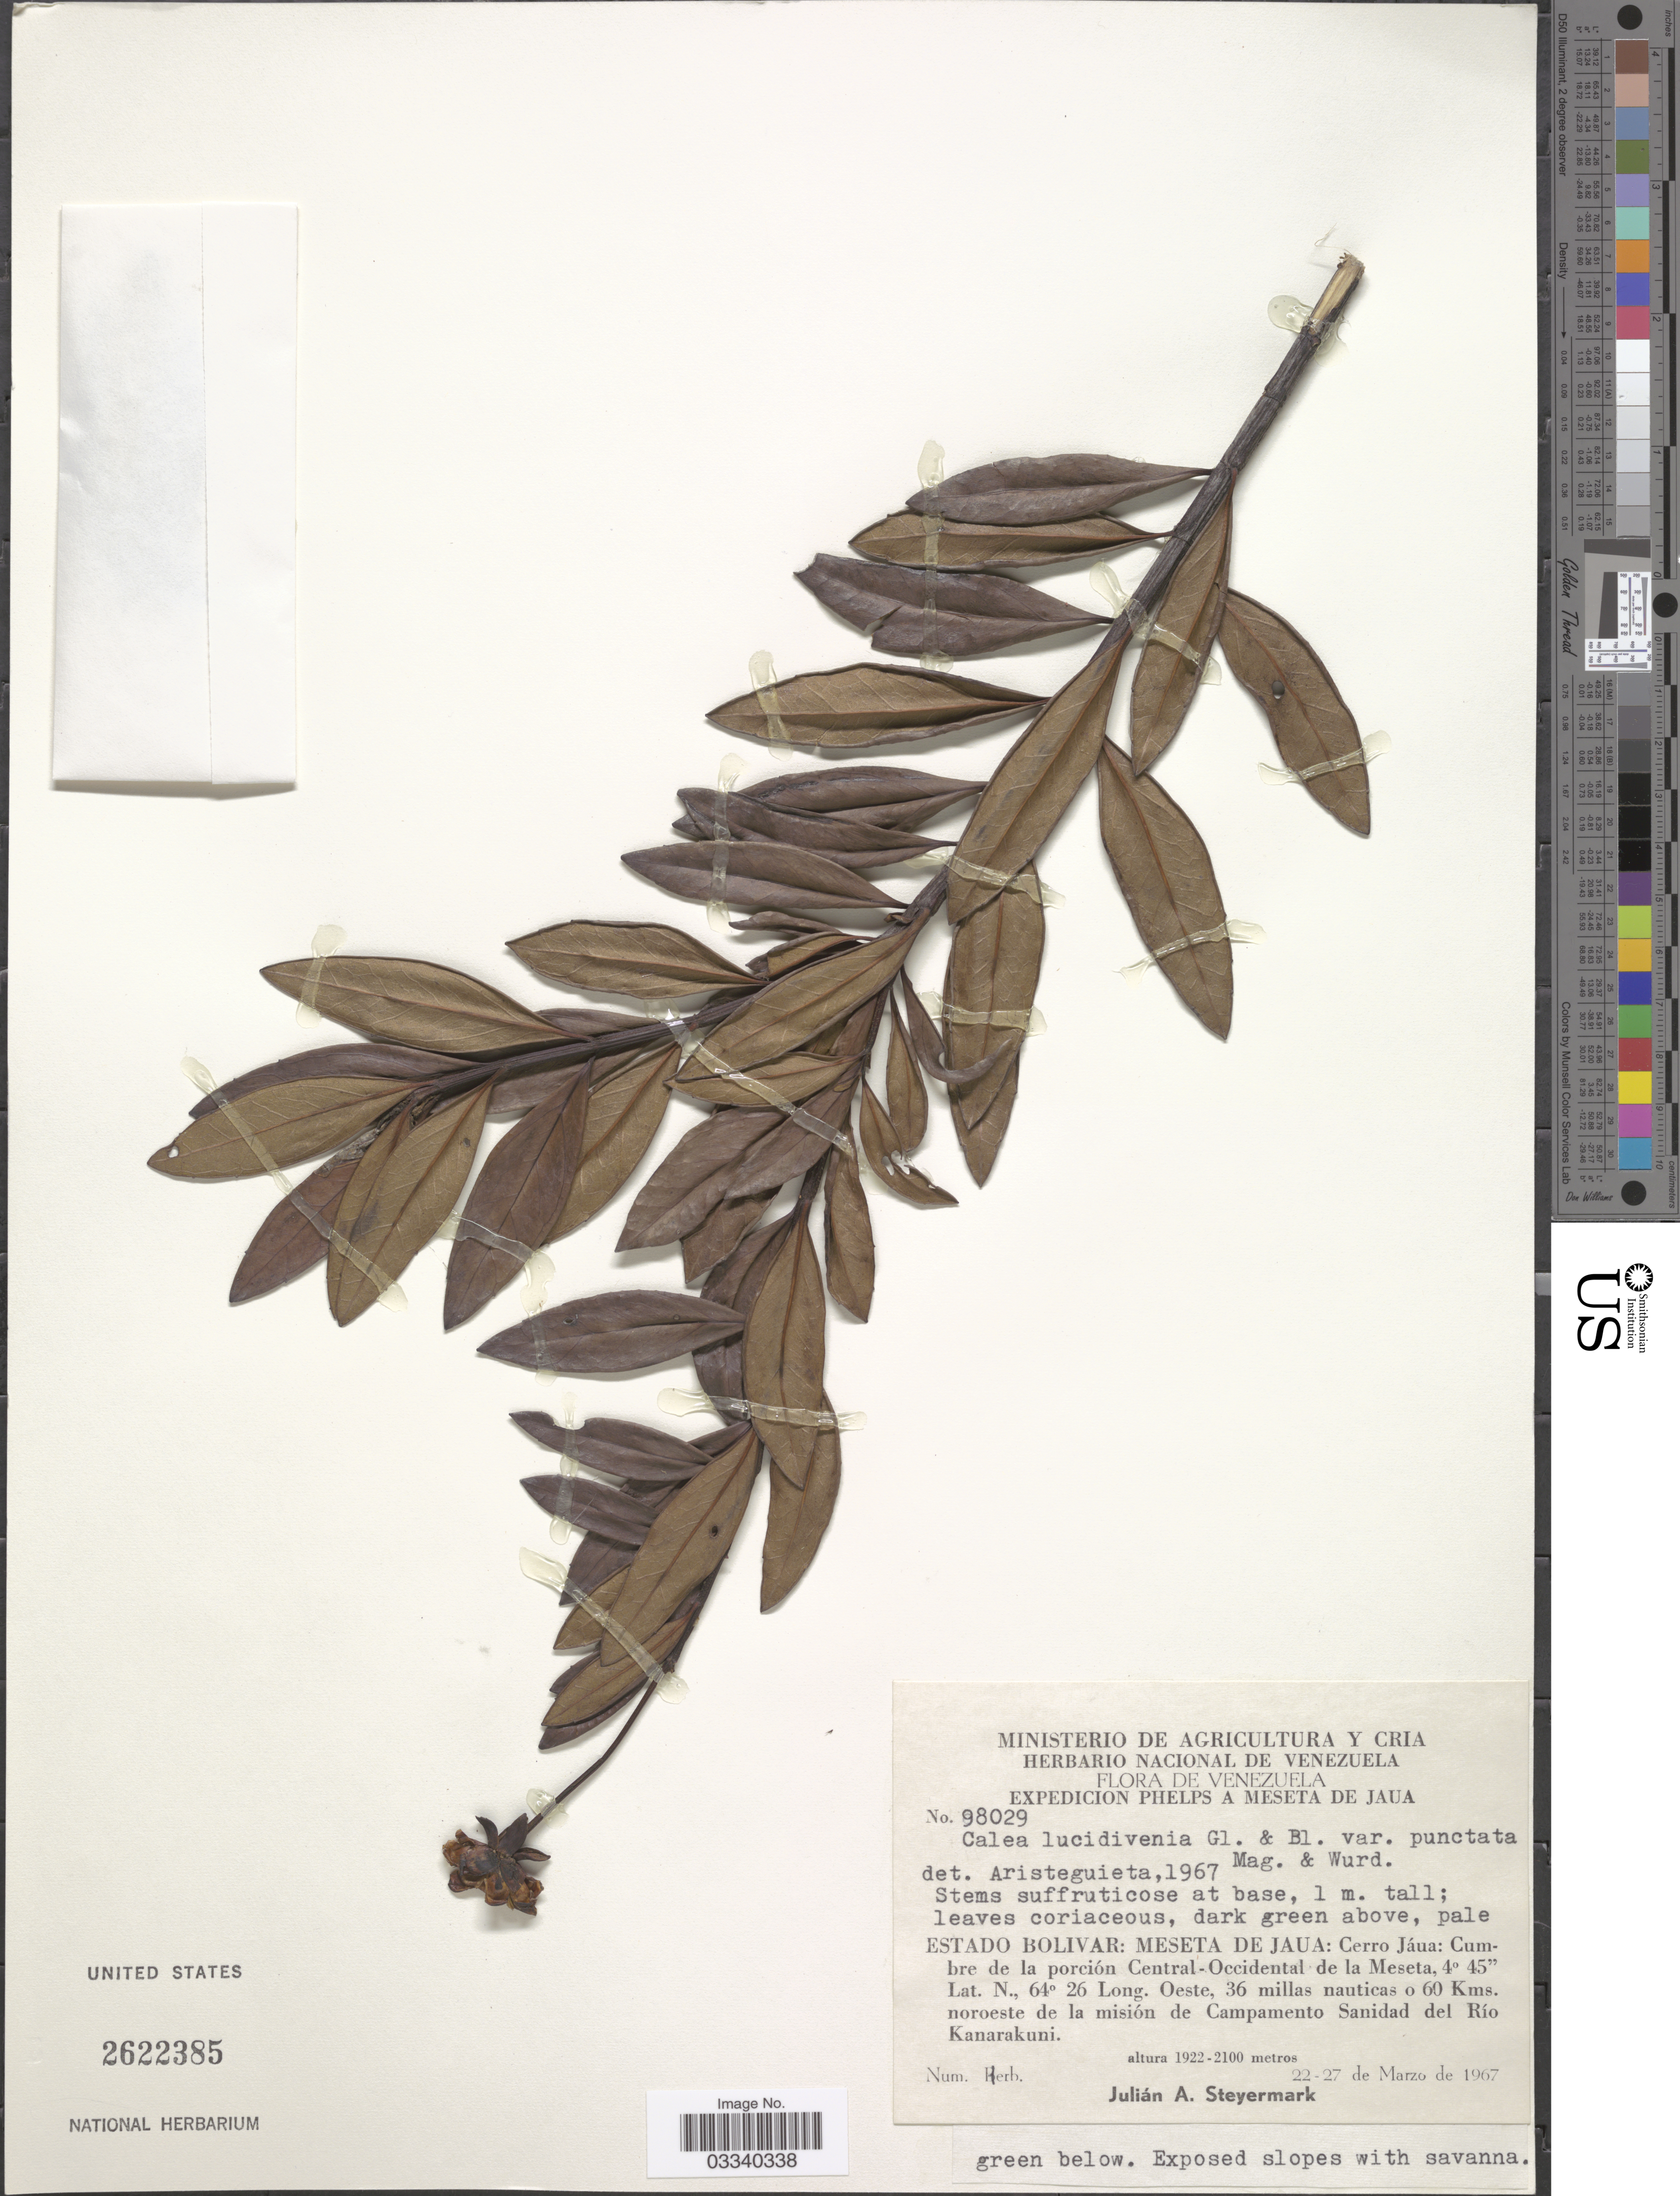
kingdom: Plantae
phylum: Tracheophyta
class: Magnoliopsida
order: Asterales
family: Asteraceae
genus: Calea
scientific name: Calea lucidivenia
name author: Gleason & S.F. Blake in Gleason & Killip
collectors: J. Steyermark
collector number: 98029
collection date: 1967-03-22/1967-03-27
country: Venezuela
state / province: Bolivar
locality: Phelps a Meseta de Jaua, Meseta de Jaua: Cerro Jáua: Cumbre de la porción Central-Occidental de la Meseta, 36 millas nauticas 0 60 Kms. noroeste de la misión de Campamento Sanidad del Río Kanarakuni.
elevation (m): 1922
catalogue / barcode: US 2622385